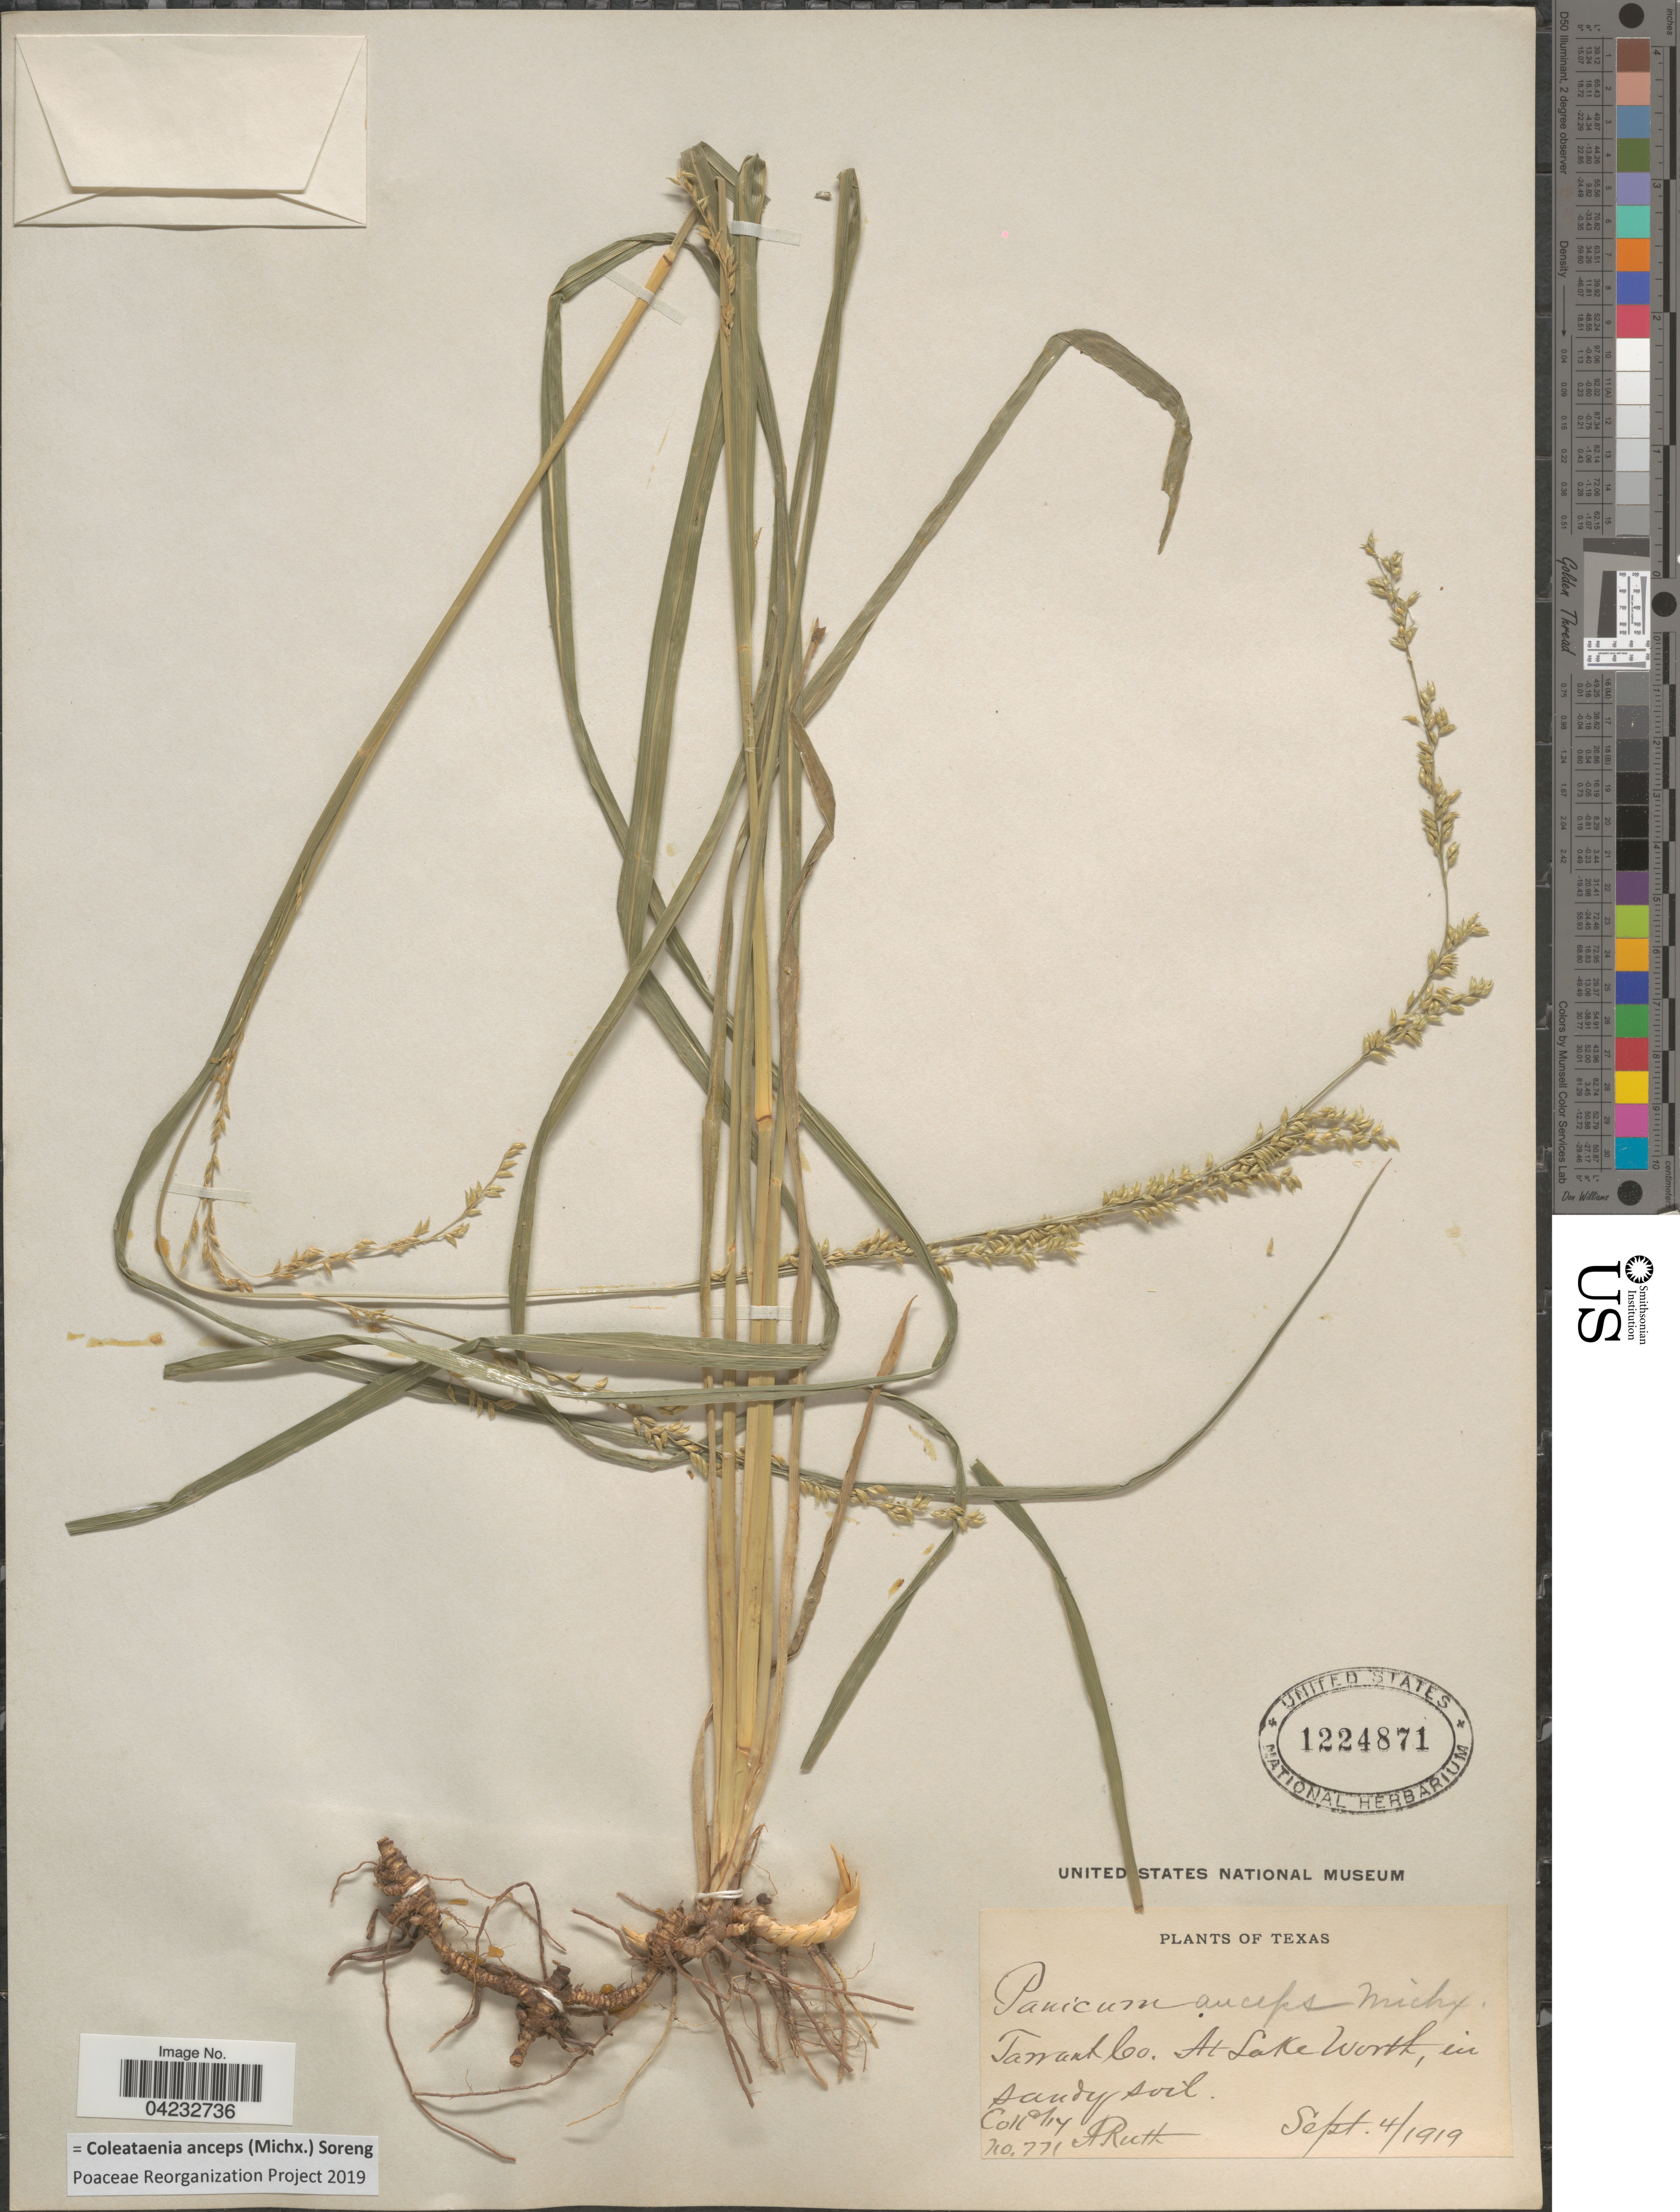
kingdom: Plantae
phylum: Tracheophyta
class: Liliopsida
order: Poales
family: Poaceae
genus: Coleataenia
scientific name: Coleataenia anceps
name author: (Michx.) Soreng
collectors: A. Ruth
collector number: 771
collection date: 1919-09-04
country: United States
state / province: Texas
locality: Tarrant Co. At Lake Worth.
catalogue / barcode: US 1224871